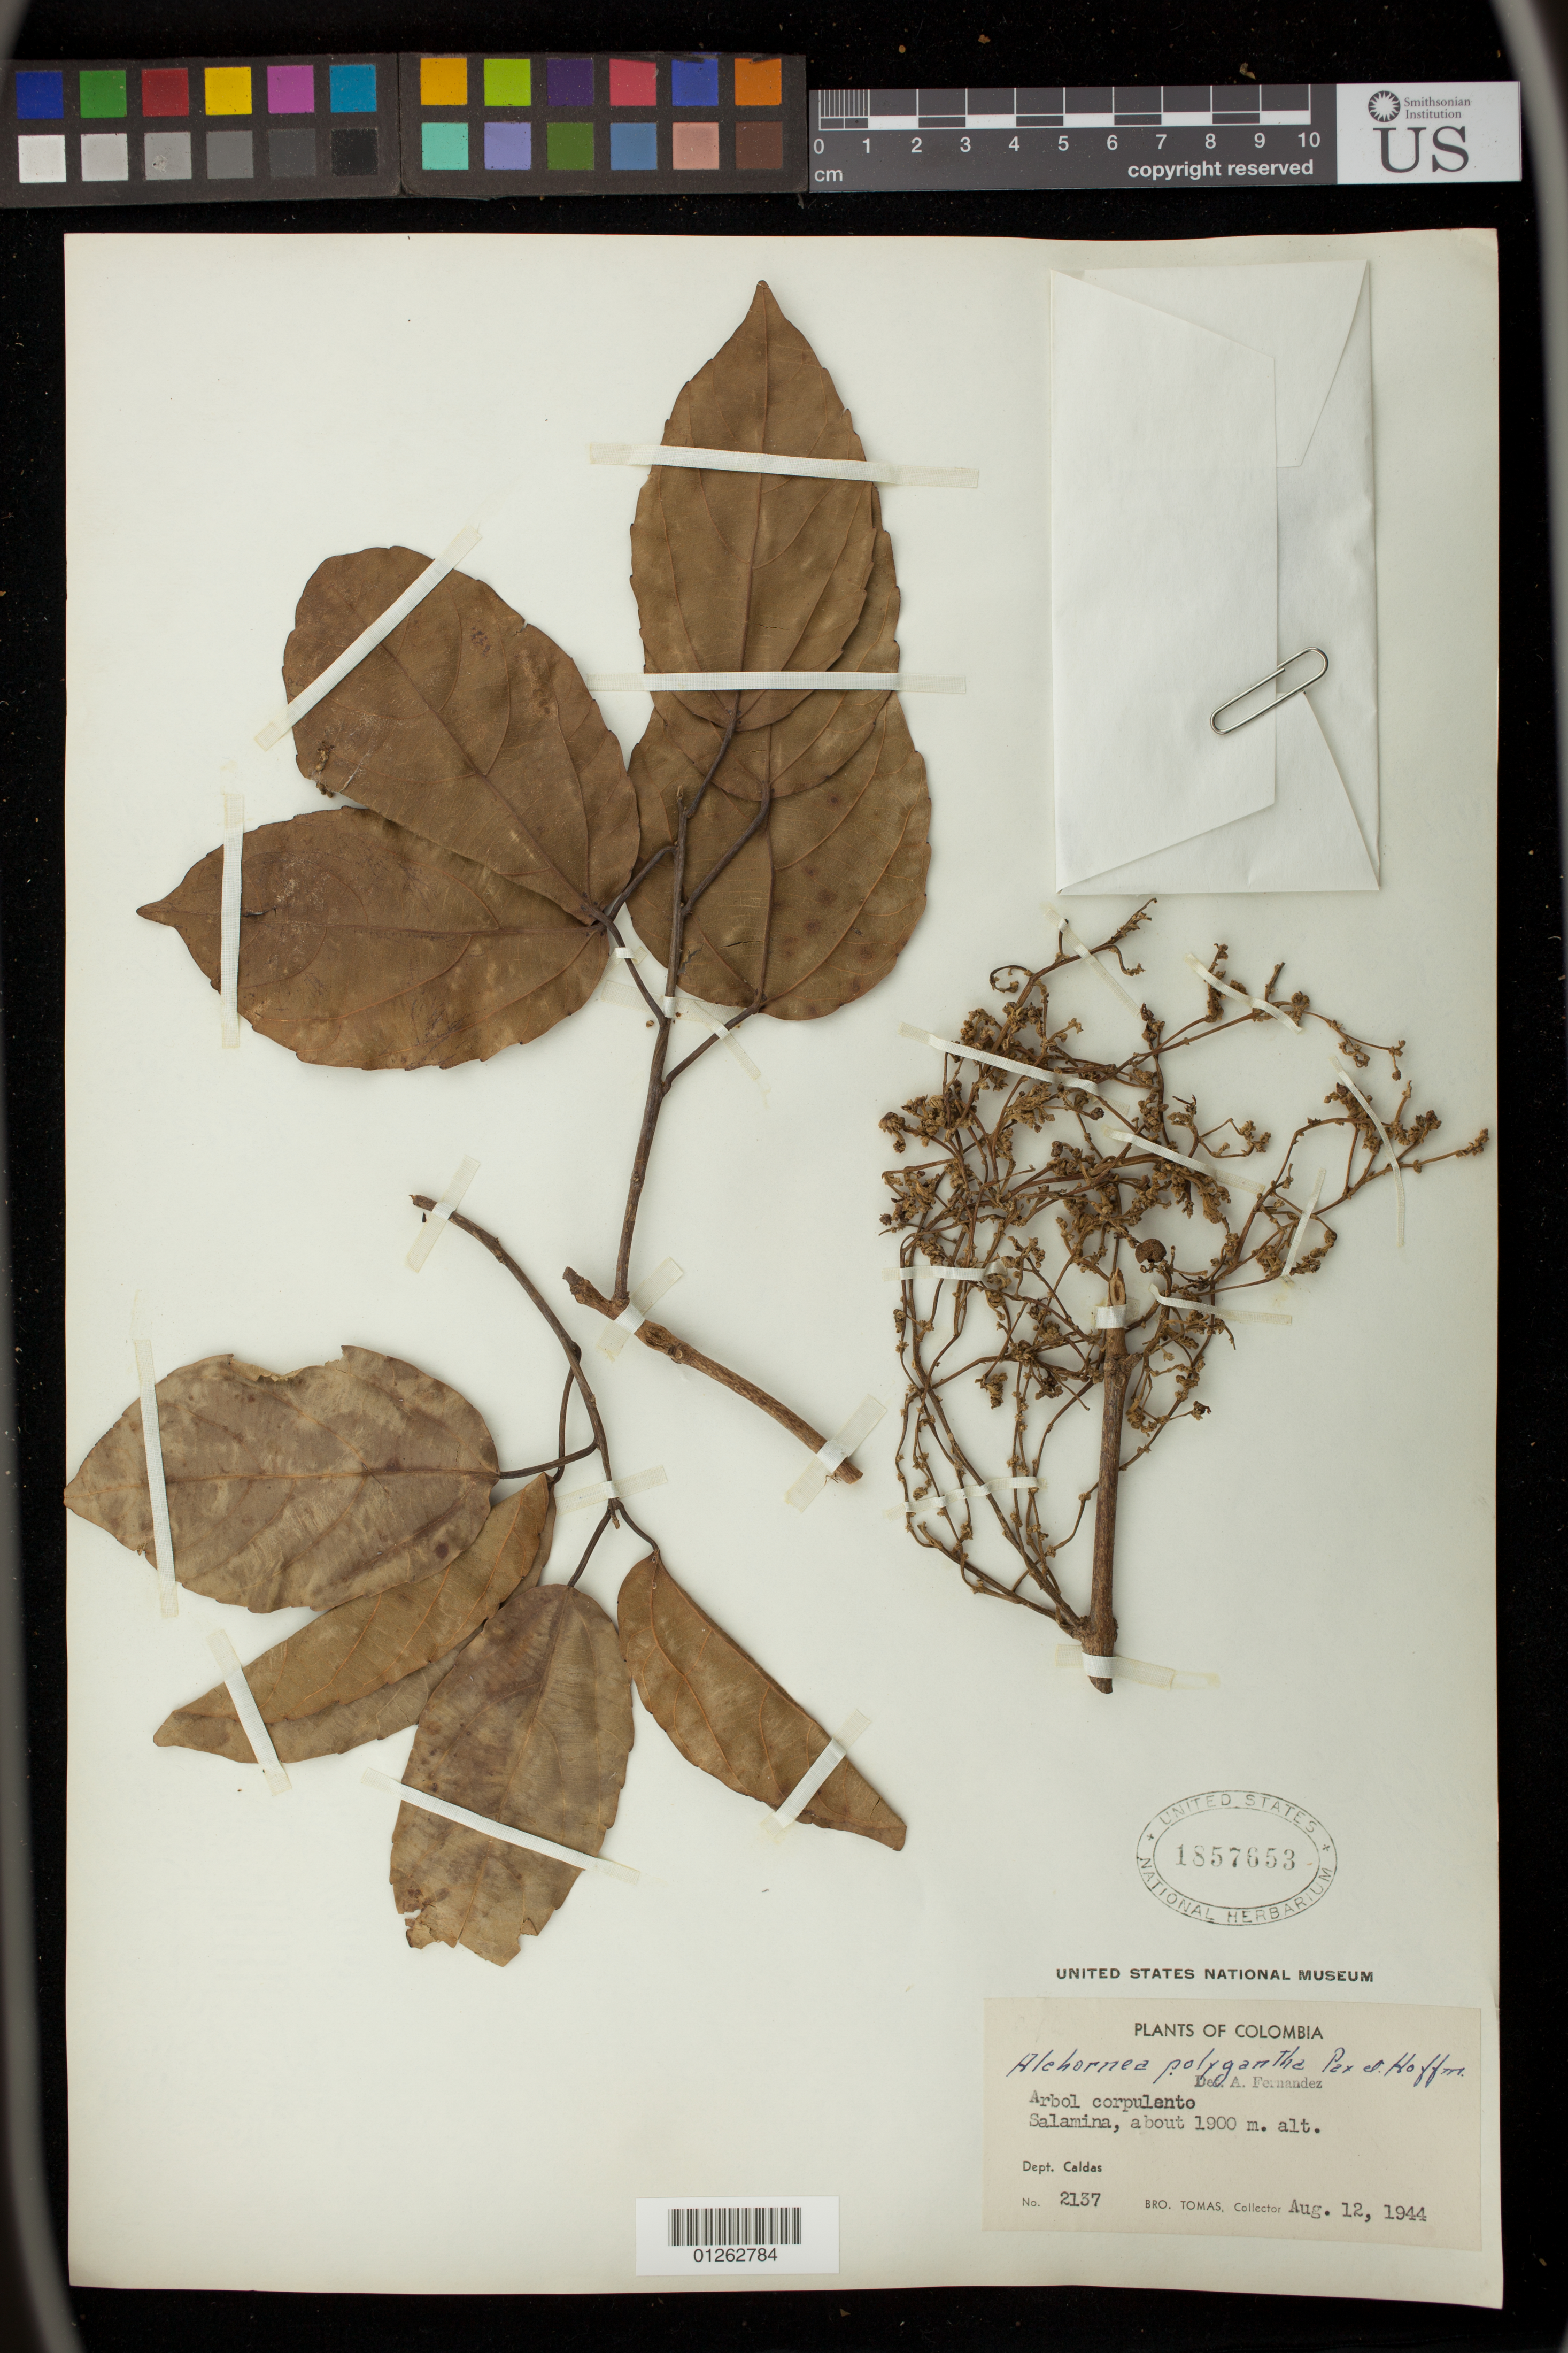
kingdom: Plantae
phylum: Tracheophyta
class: Magnoliopsida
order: Malpighiales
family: Euphorbiaceae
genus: Alchornea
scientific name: Alchornea latifolia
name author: Sw.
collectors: B. Tomas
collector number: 2137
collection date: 1944-08-12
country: Colombia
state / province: Magdalena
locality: Salamina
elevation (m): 1900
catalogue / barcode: US 1857653